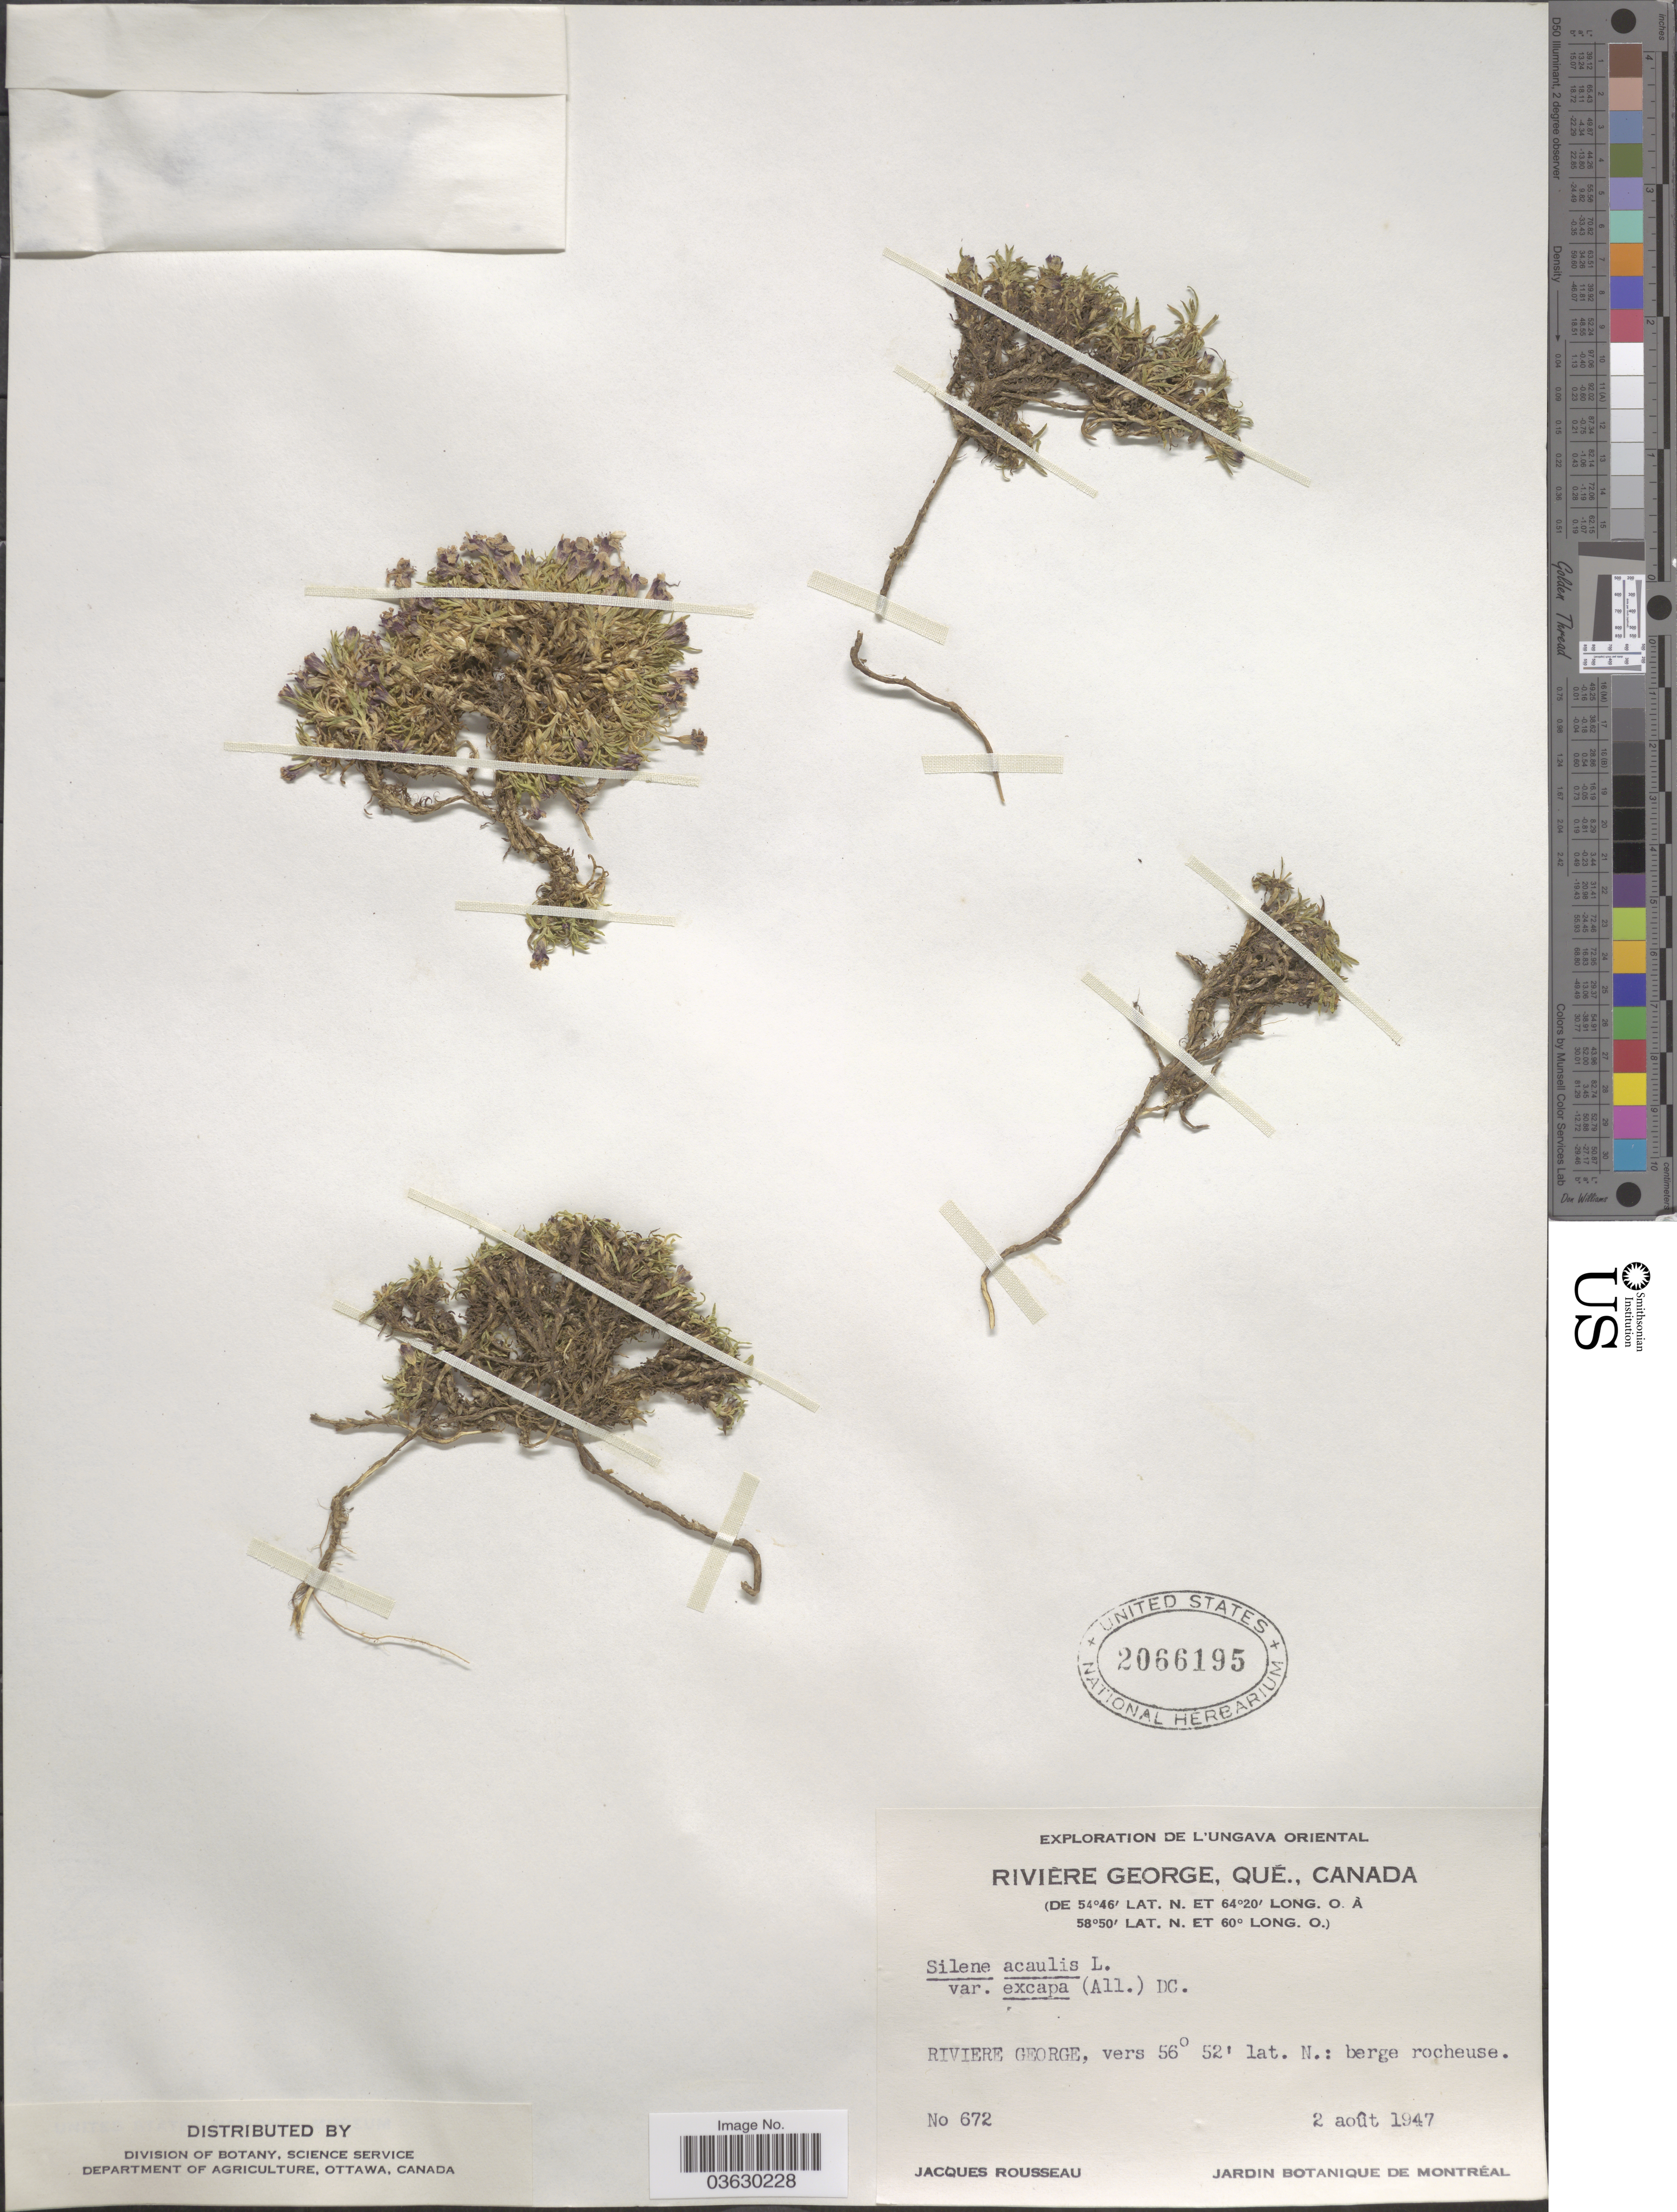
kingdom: Plantae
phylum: Tracheophyta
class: Magnoliopsida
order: Caryophyllales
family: Caryophyllaceae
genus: Silene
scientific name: Silene acaulis var. exscapa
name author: (All.) DC.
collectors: J. Rousseau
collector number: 672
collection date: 1947-08-02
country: Canada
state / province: Quebec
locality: Ungava Oriental. Rivière George. Riviere George.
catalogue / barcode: US 2066195